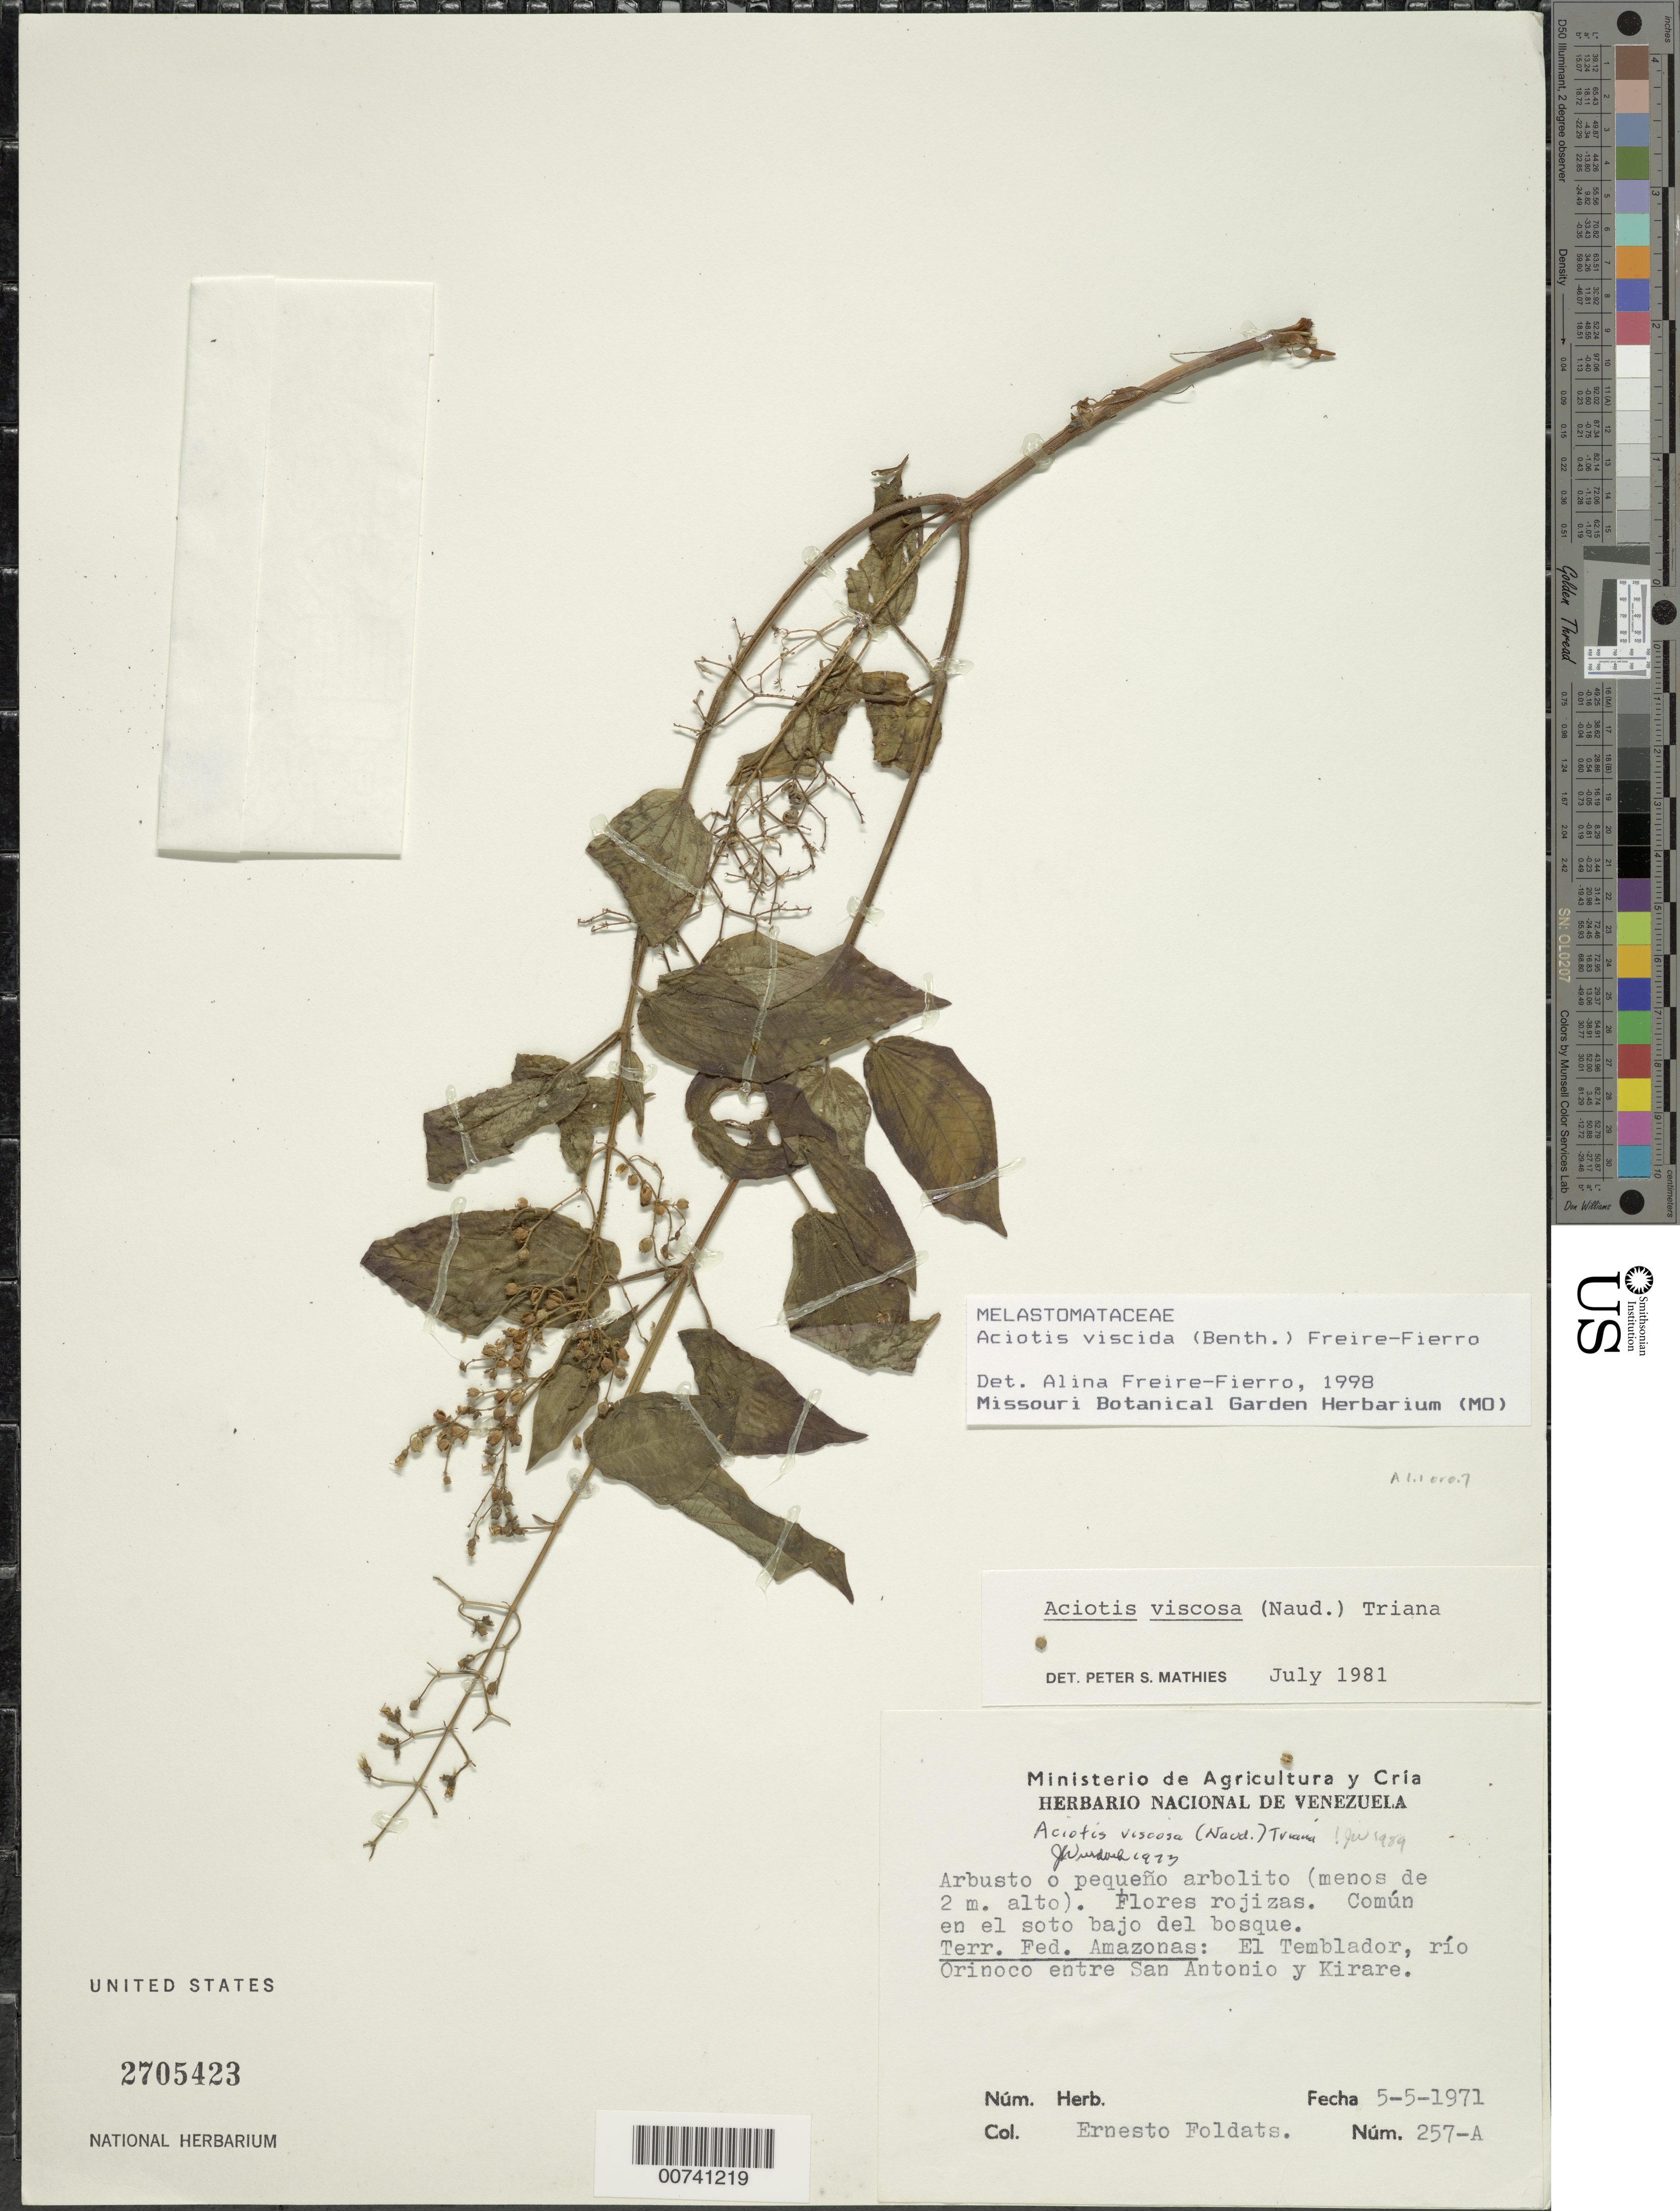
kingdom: Plantae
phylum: Tracheophyta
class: Magnoliopsida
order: Myrtales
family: Melastomataceae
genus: Aciotis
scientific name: Aciotis viscida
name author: (Benth.) Freire-Fierro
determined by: Freire-Fierro, A.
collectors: E. Foldats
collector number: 257 A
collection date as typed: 5-May-71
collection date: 1971-05-05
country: Venezuela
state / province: Amazonas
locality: El Temblador, Río Orinoco; betw San Antonio & Kirare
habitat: Low forest grove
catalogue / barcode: US 2705423